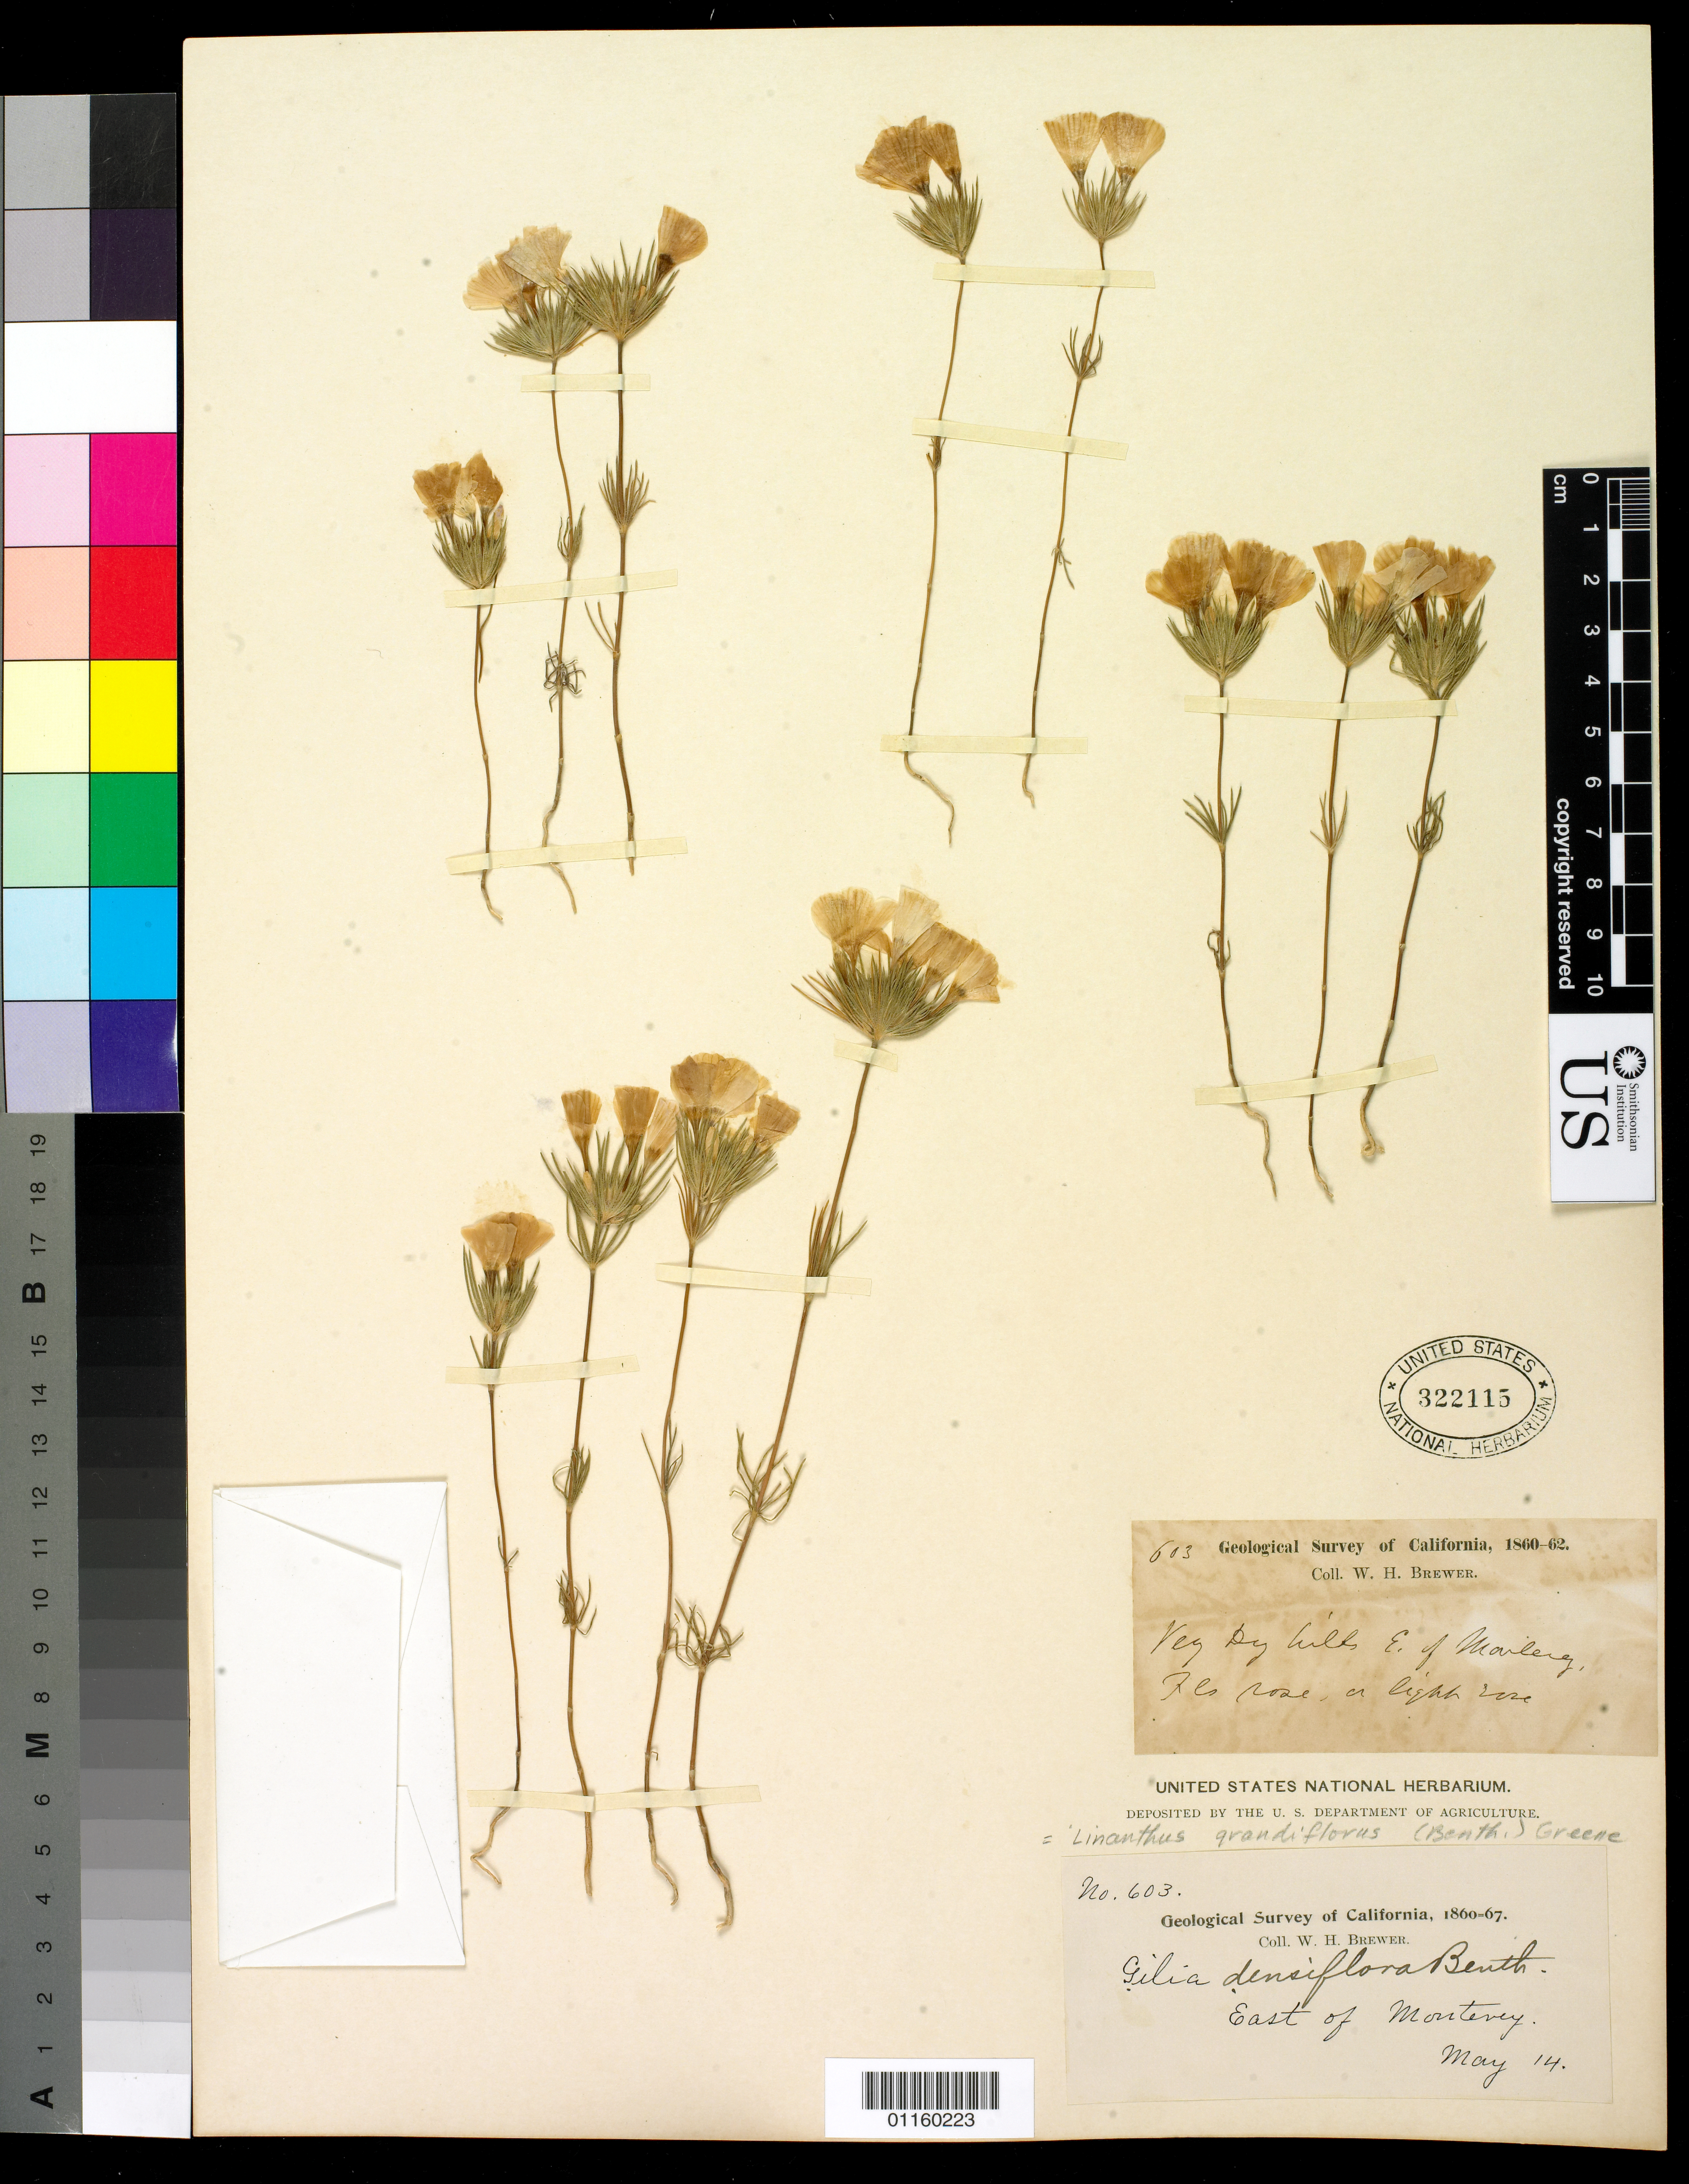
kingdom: Plantae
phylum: Tracheophyta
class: Magnoliopsida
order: Ericales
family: Polemoniaceae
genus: Leptosiphon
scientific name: Leptosiphon grandiflorus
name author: Benth.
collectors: W. H. Brewer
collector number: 603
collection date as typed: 14 May 1860 to 14 May 1867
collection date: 1860-05-14/1867-05-14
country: United States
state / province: California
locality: East of Montery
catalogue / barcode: US 322115